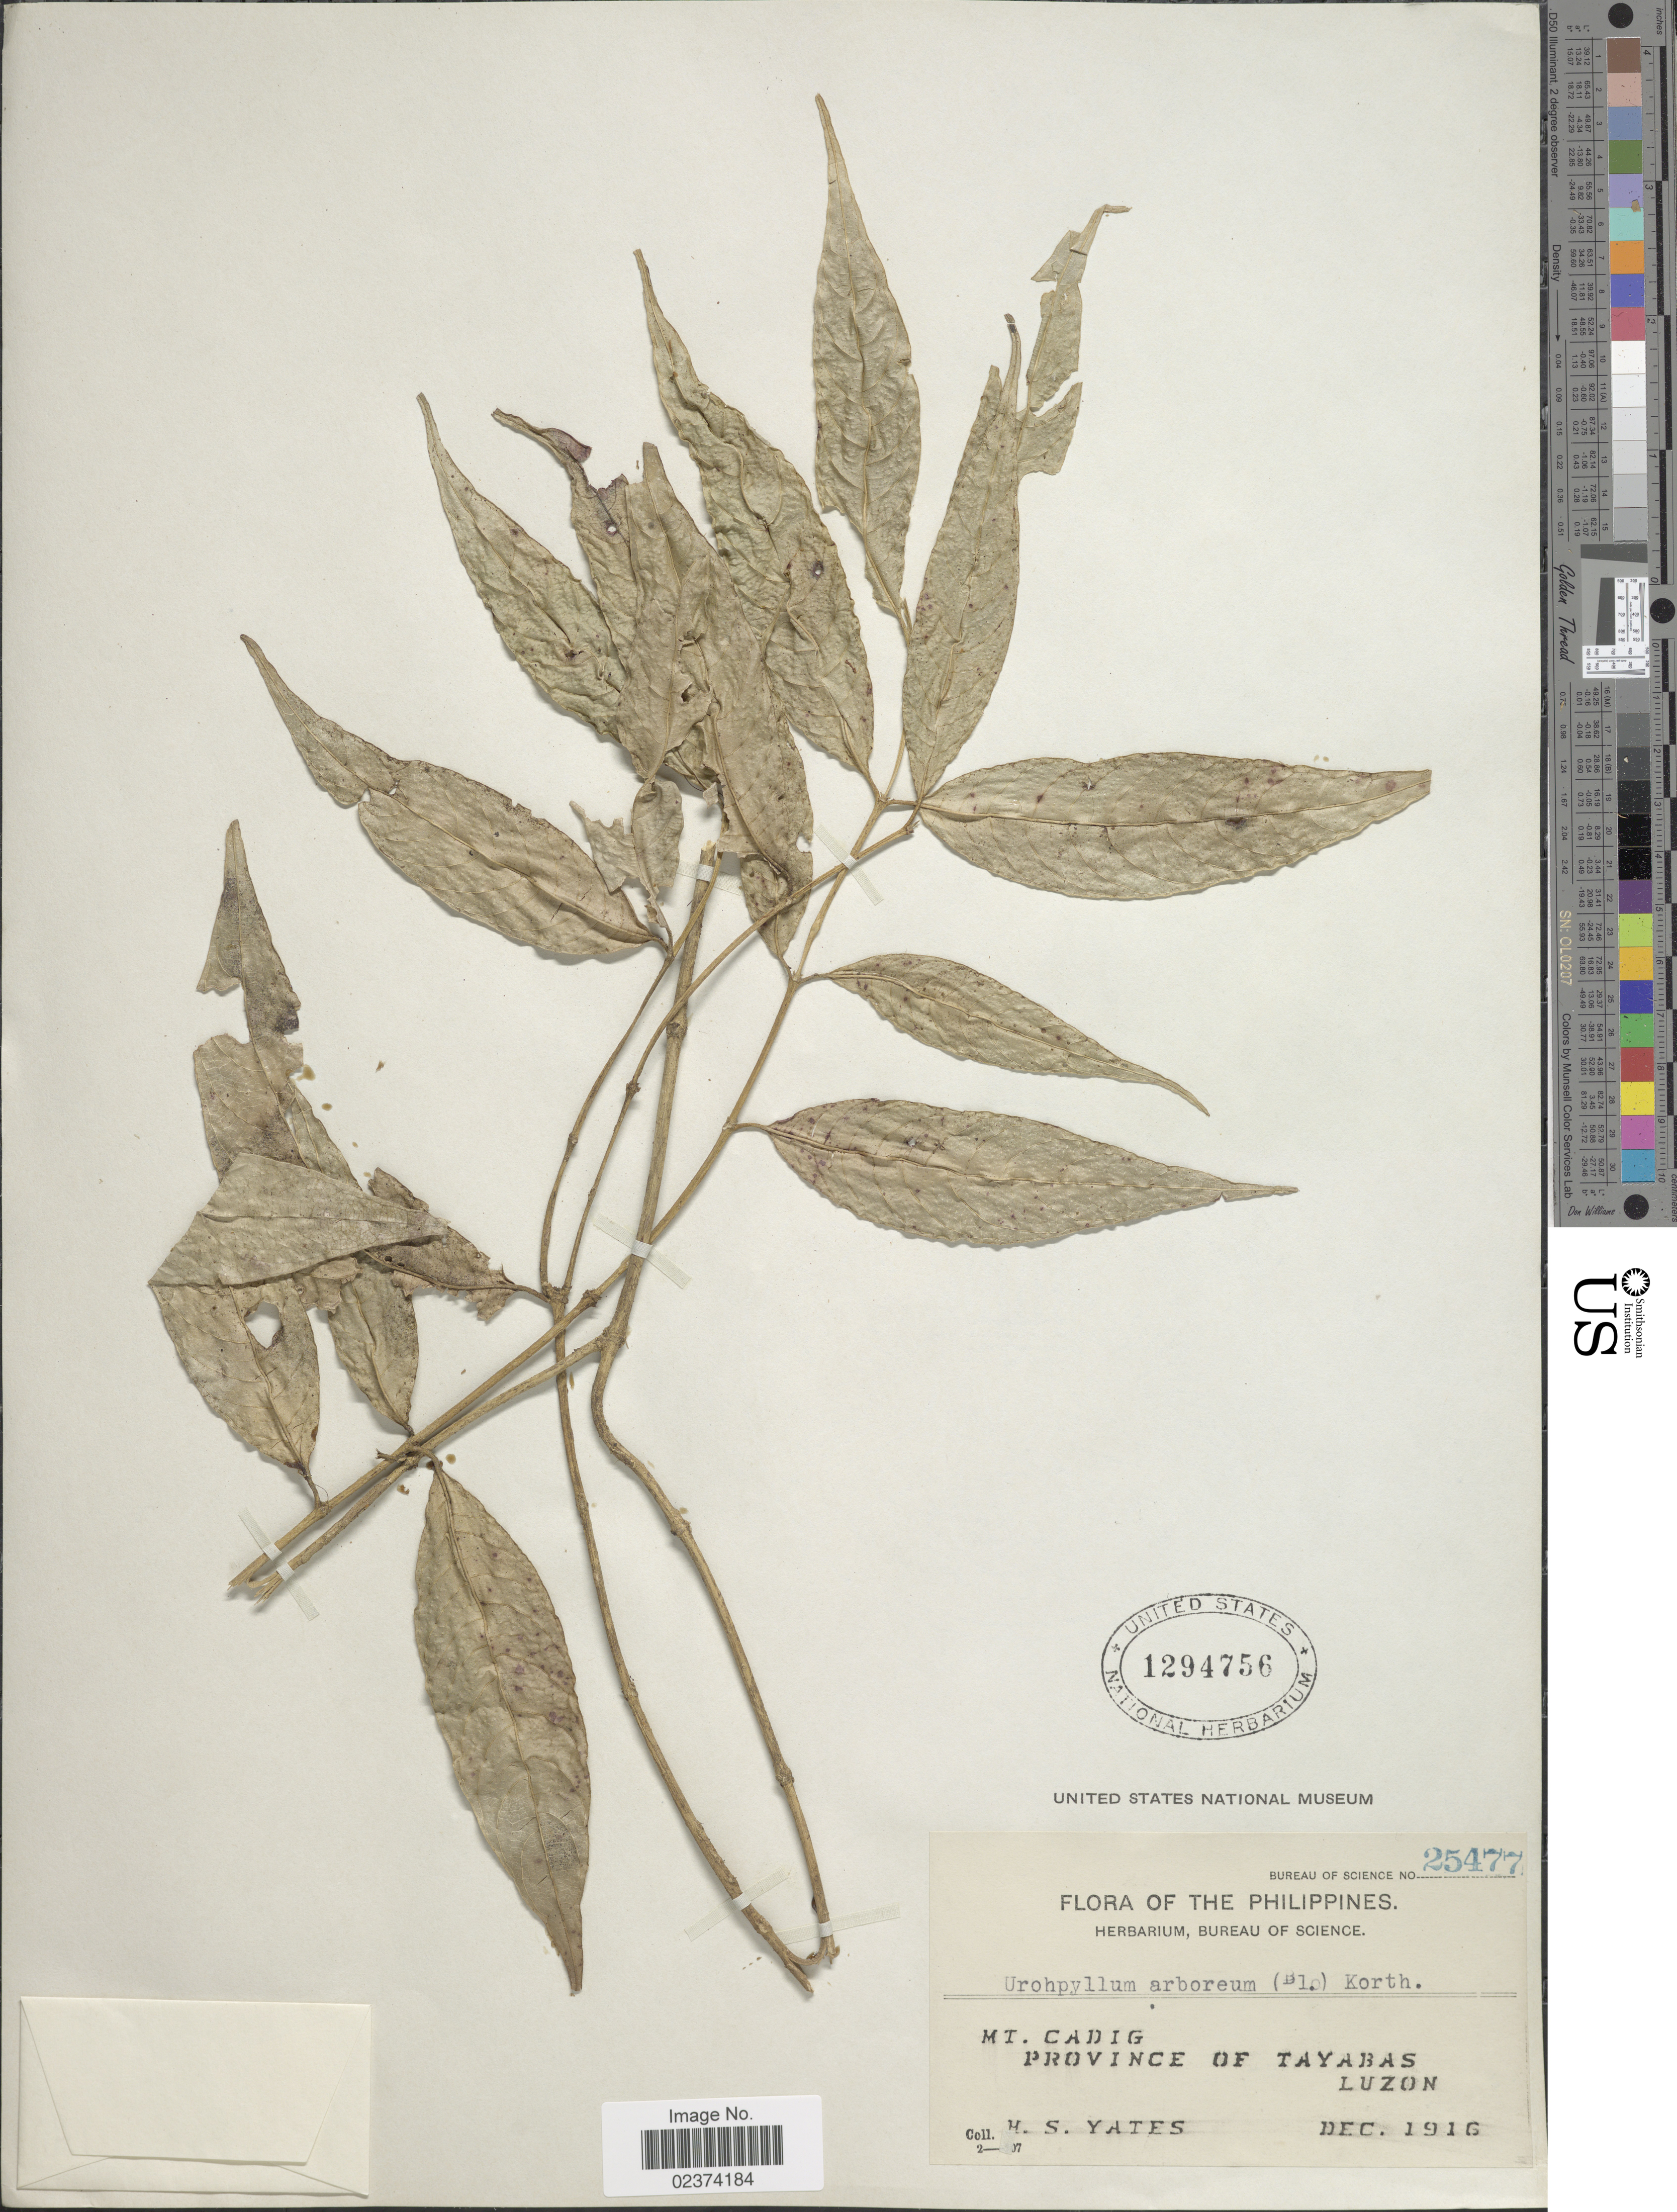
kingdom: Plantae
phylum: Tracheophyta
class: Magnoliopsida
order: Gentianales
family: Rubiaceae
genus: Urophyllum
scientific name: Urophyllum memecyloides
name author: (C. Presl) Vidal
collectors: H. S. Yates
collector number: Bureau of Science 25477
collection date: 1916-12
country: Philippines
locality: Mt. Cadig, Province of Tayabas, Luzon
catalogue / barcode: US 1294756